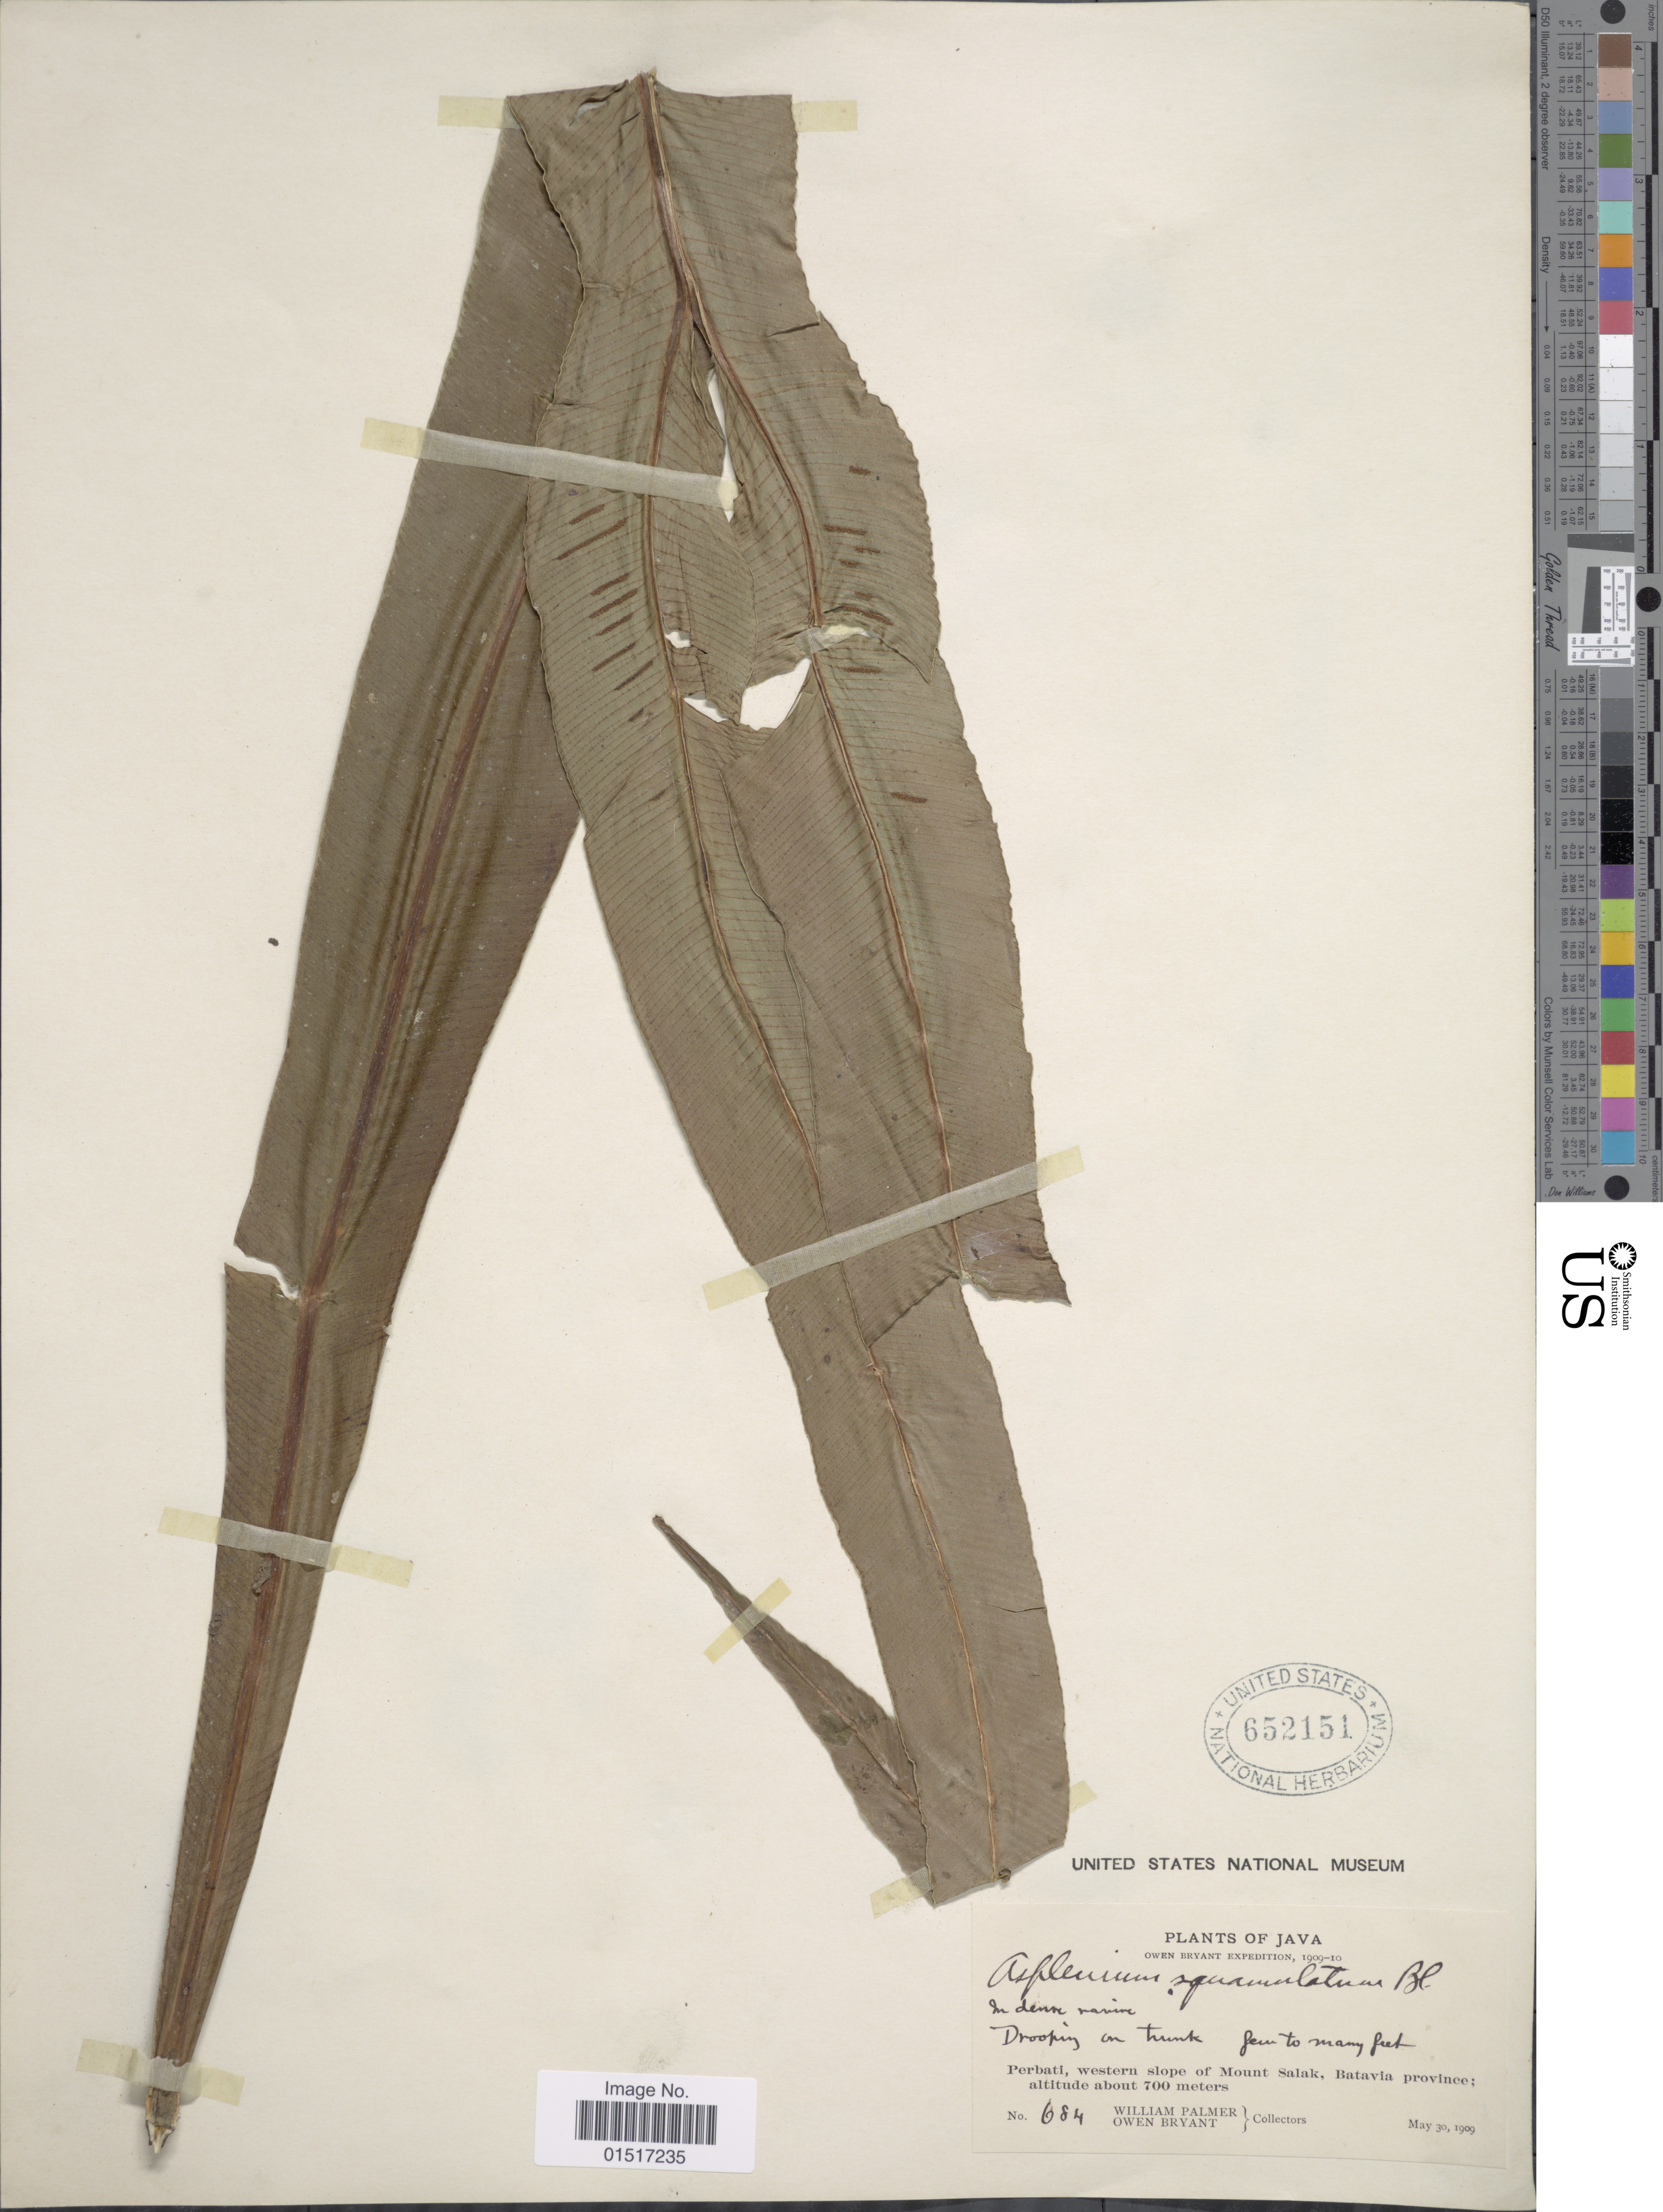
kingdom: Plantae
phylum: Tracheophyta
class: Polypodiopsida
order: Polypodiales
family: Aspleniaceae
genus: Asplenium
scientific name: Asplenium vittiforme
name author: Cav.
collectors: W. Palmer & O. Bryant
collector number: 684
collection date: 1909-05-30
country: Indonesia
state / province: Java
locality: Perbati, western slope of Mount Salak, Batavia province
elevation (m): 700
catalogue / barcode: US 652151